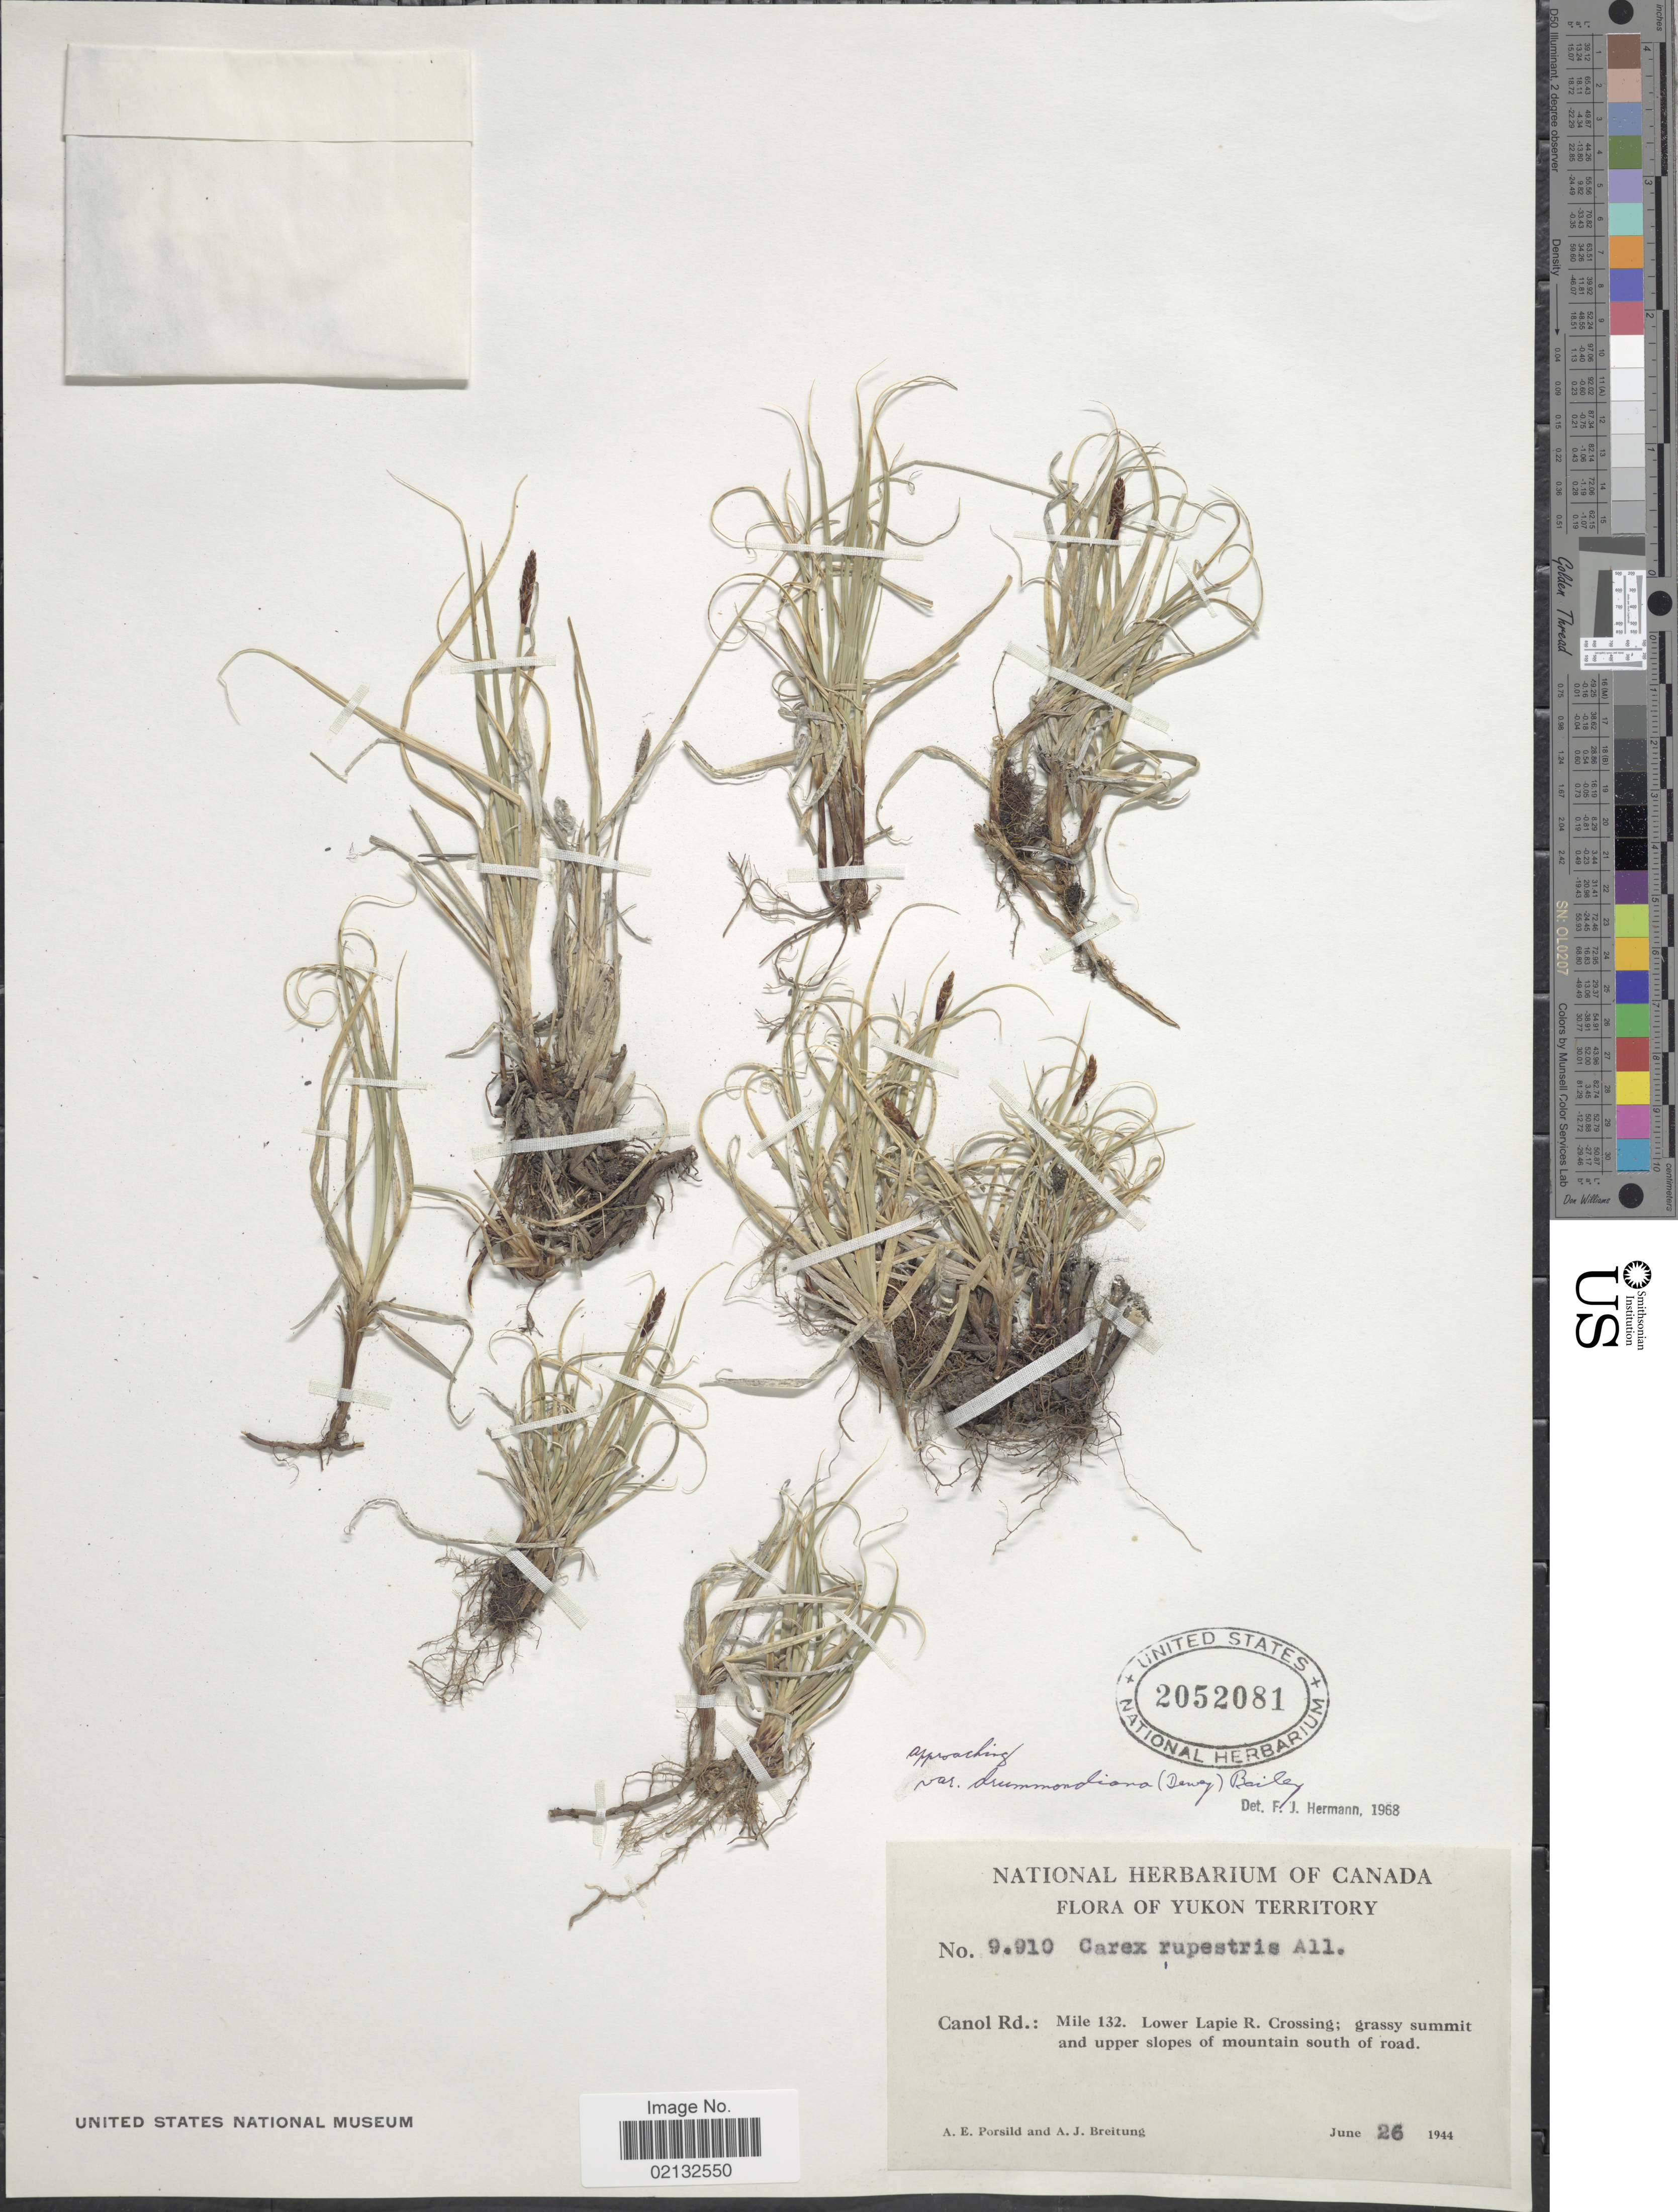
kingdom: Plantae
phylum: Tracheophyta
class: Liliopsida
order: Poales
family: Cyperaceae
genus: Carex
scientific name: Carex rupestris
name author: All.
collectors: A. E. Porsild & A. Breitung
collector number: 9910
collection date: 1944-06-26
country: Canada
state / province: Yukon Territory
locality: Camol Rd.: Mile 132. Lower Lapie R. crossing; grassy summit and upper slopes of mountain south of road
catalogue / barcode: US 2052081